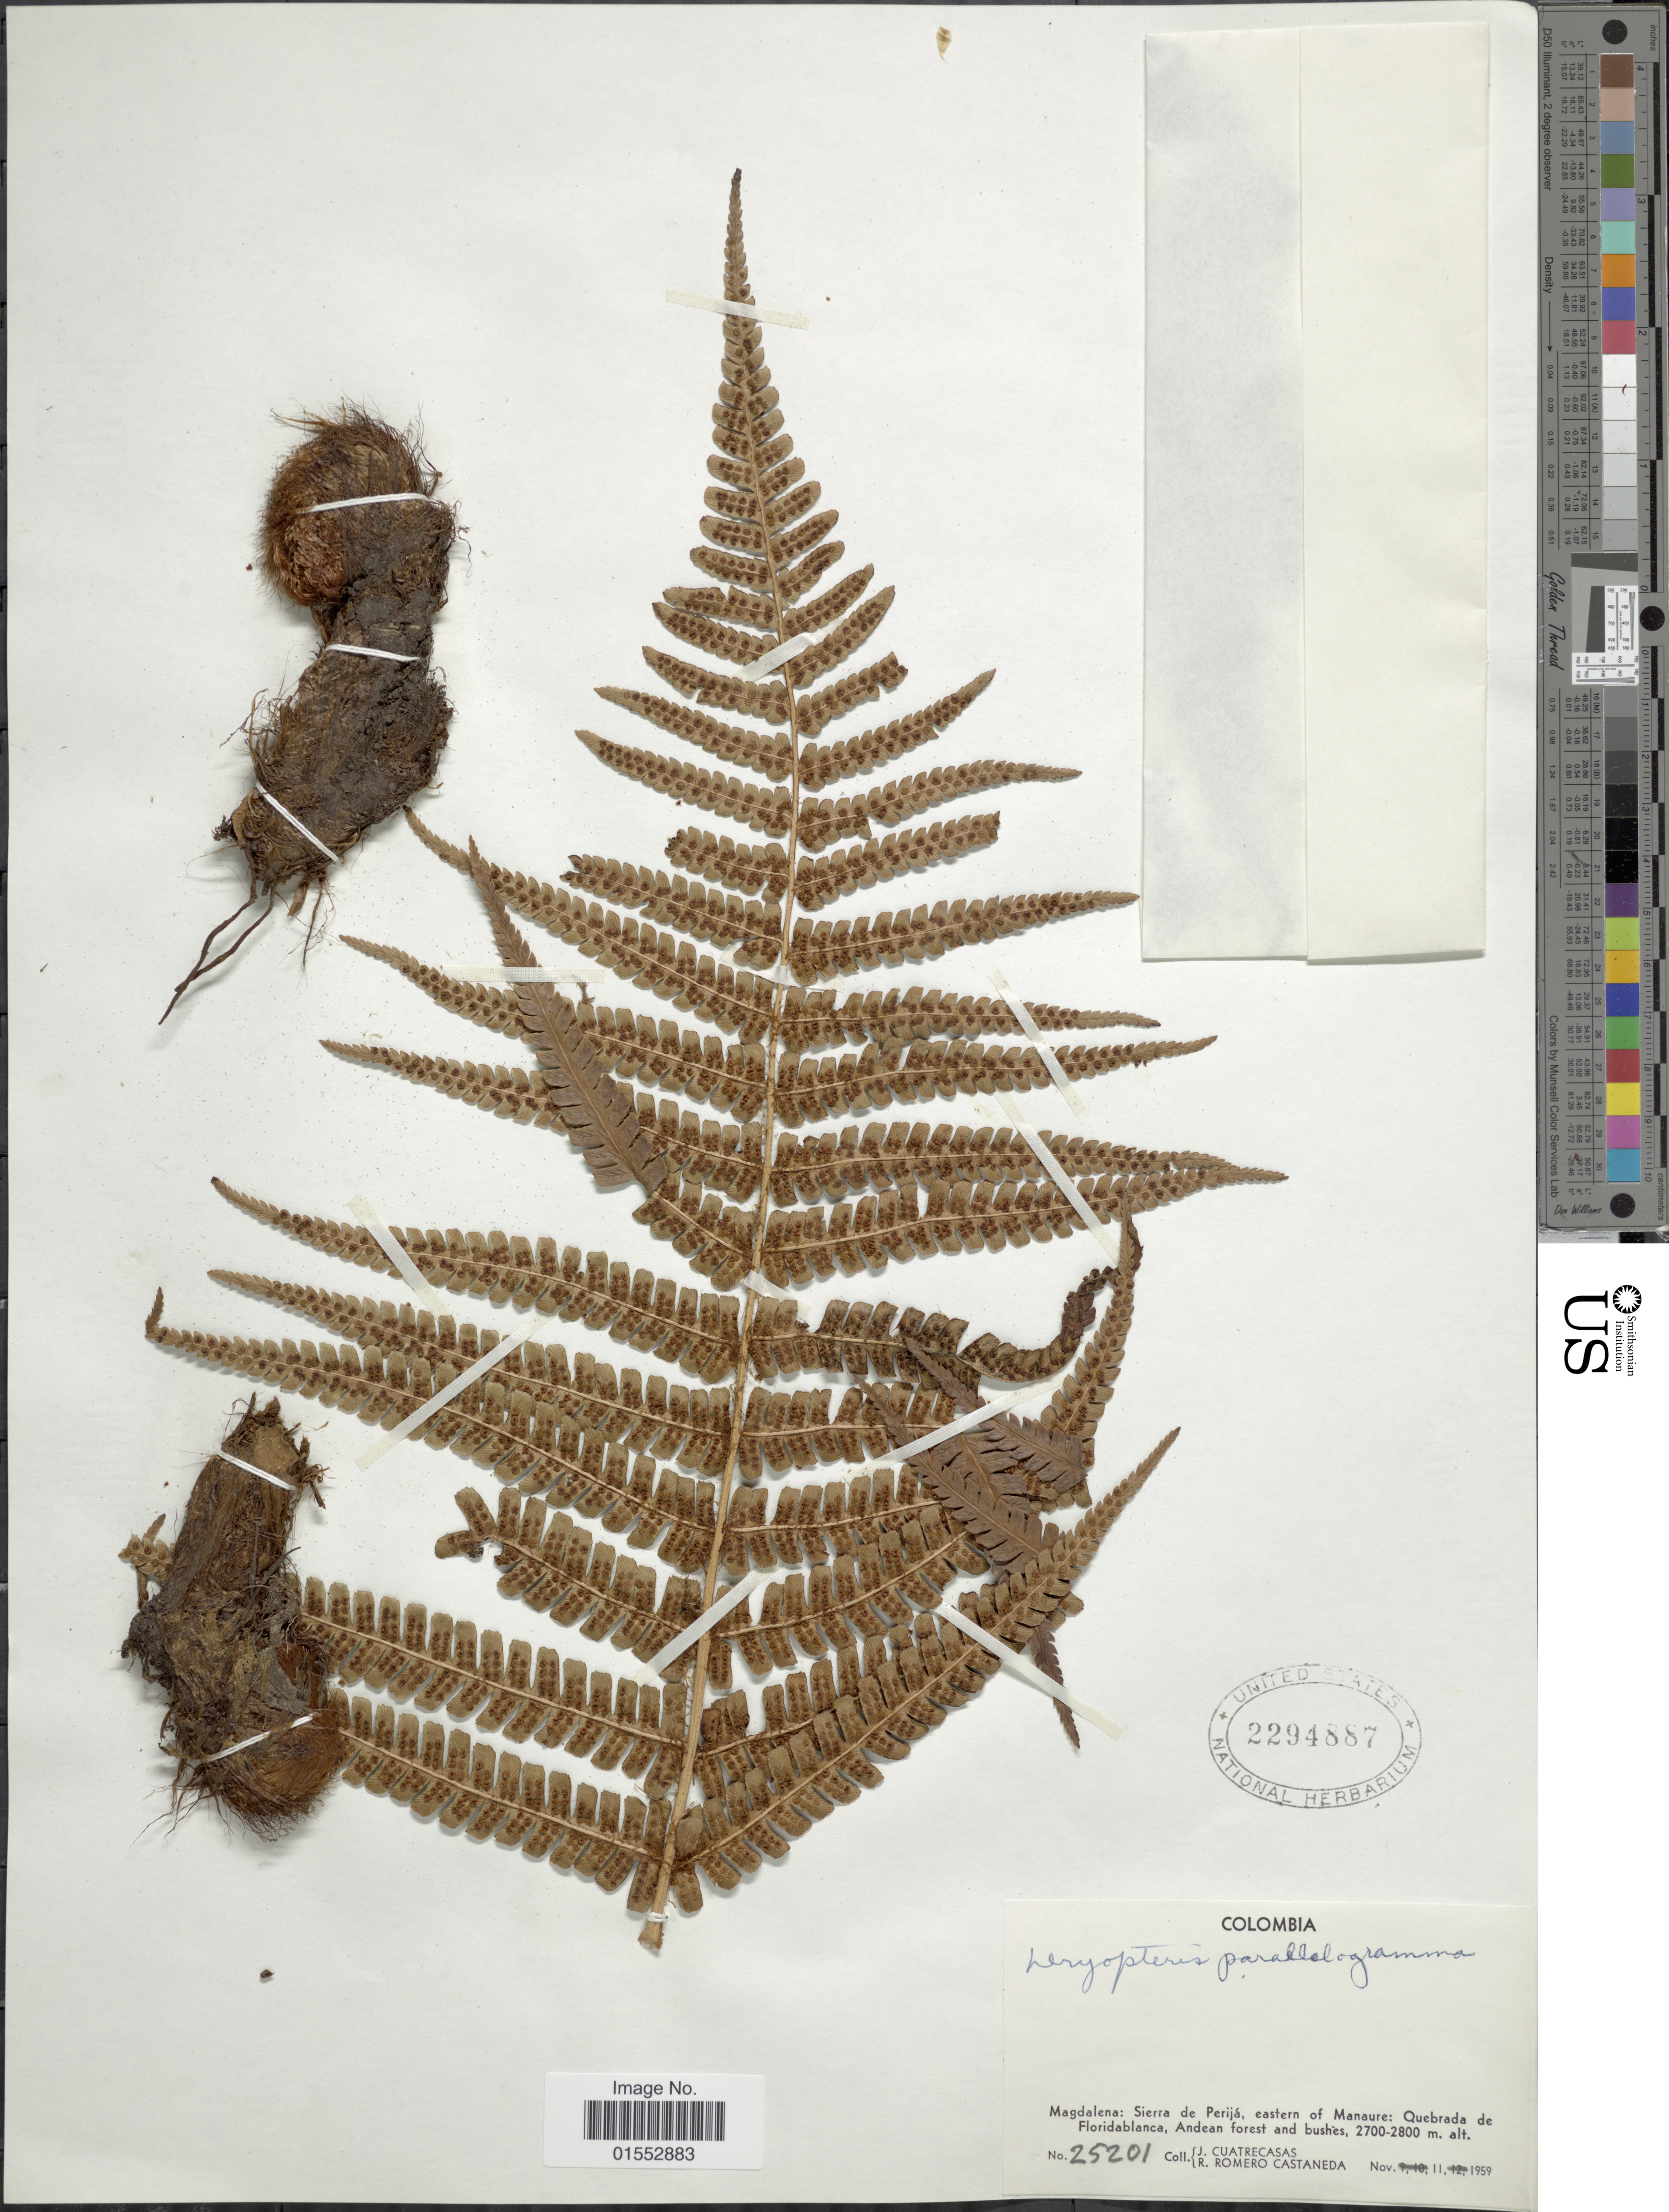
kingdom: Plantae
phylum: Tracheophyta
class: Polypodiopsida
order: Polypodiales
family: Dryopteridaceae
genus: Dryopteris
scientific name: Dryopteris wallichiana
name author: (Spreng.) Hyl.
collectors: J. Cuatrecasas & R. Romero Castañeda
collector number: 25201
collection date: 1959-11-11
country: Colombia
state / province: Magdalena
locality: Magdalena: Sierra de Perija, eastern of Manaure: Quebrada de Floridablanca, Andean forest and bushes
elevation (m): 2700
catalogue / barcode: US 2294887